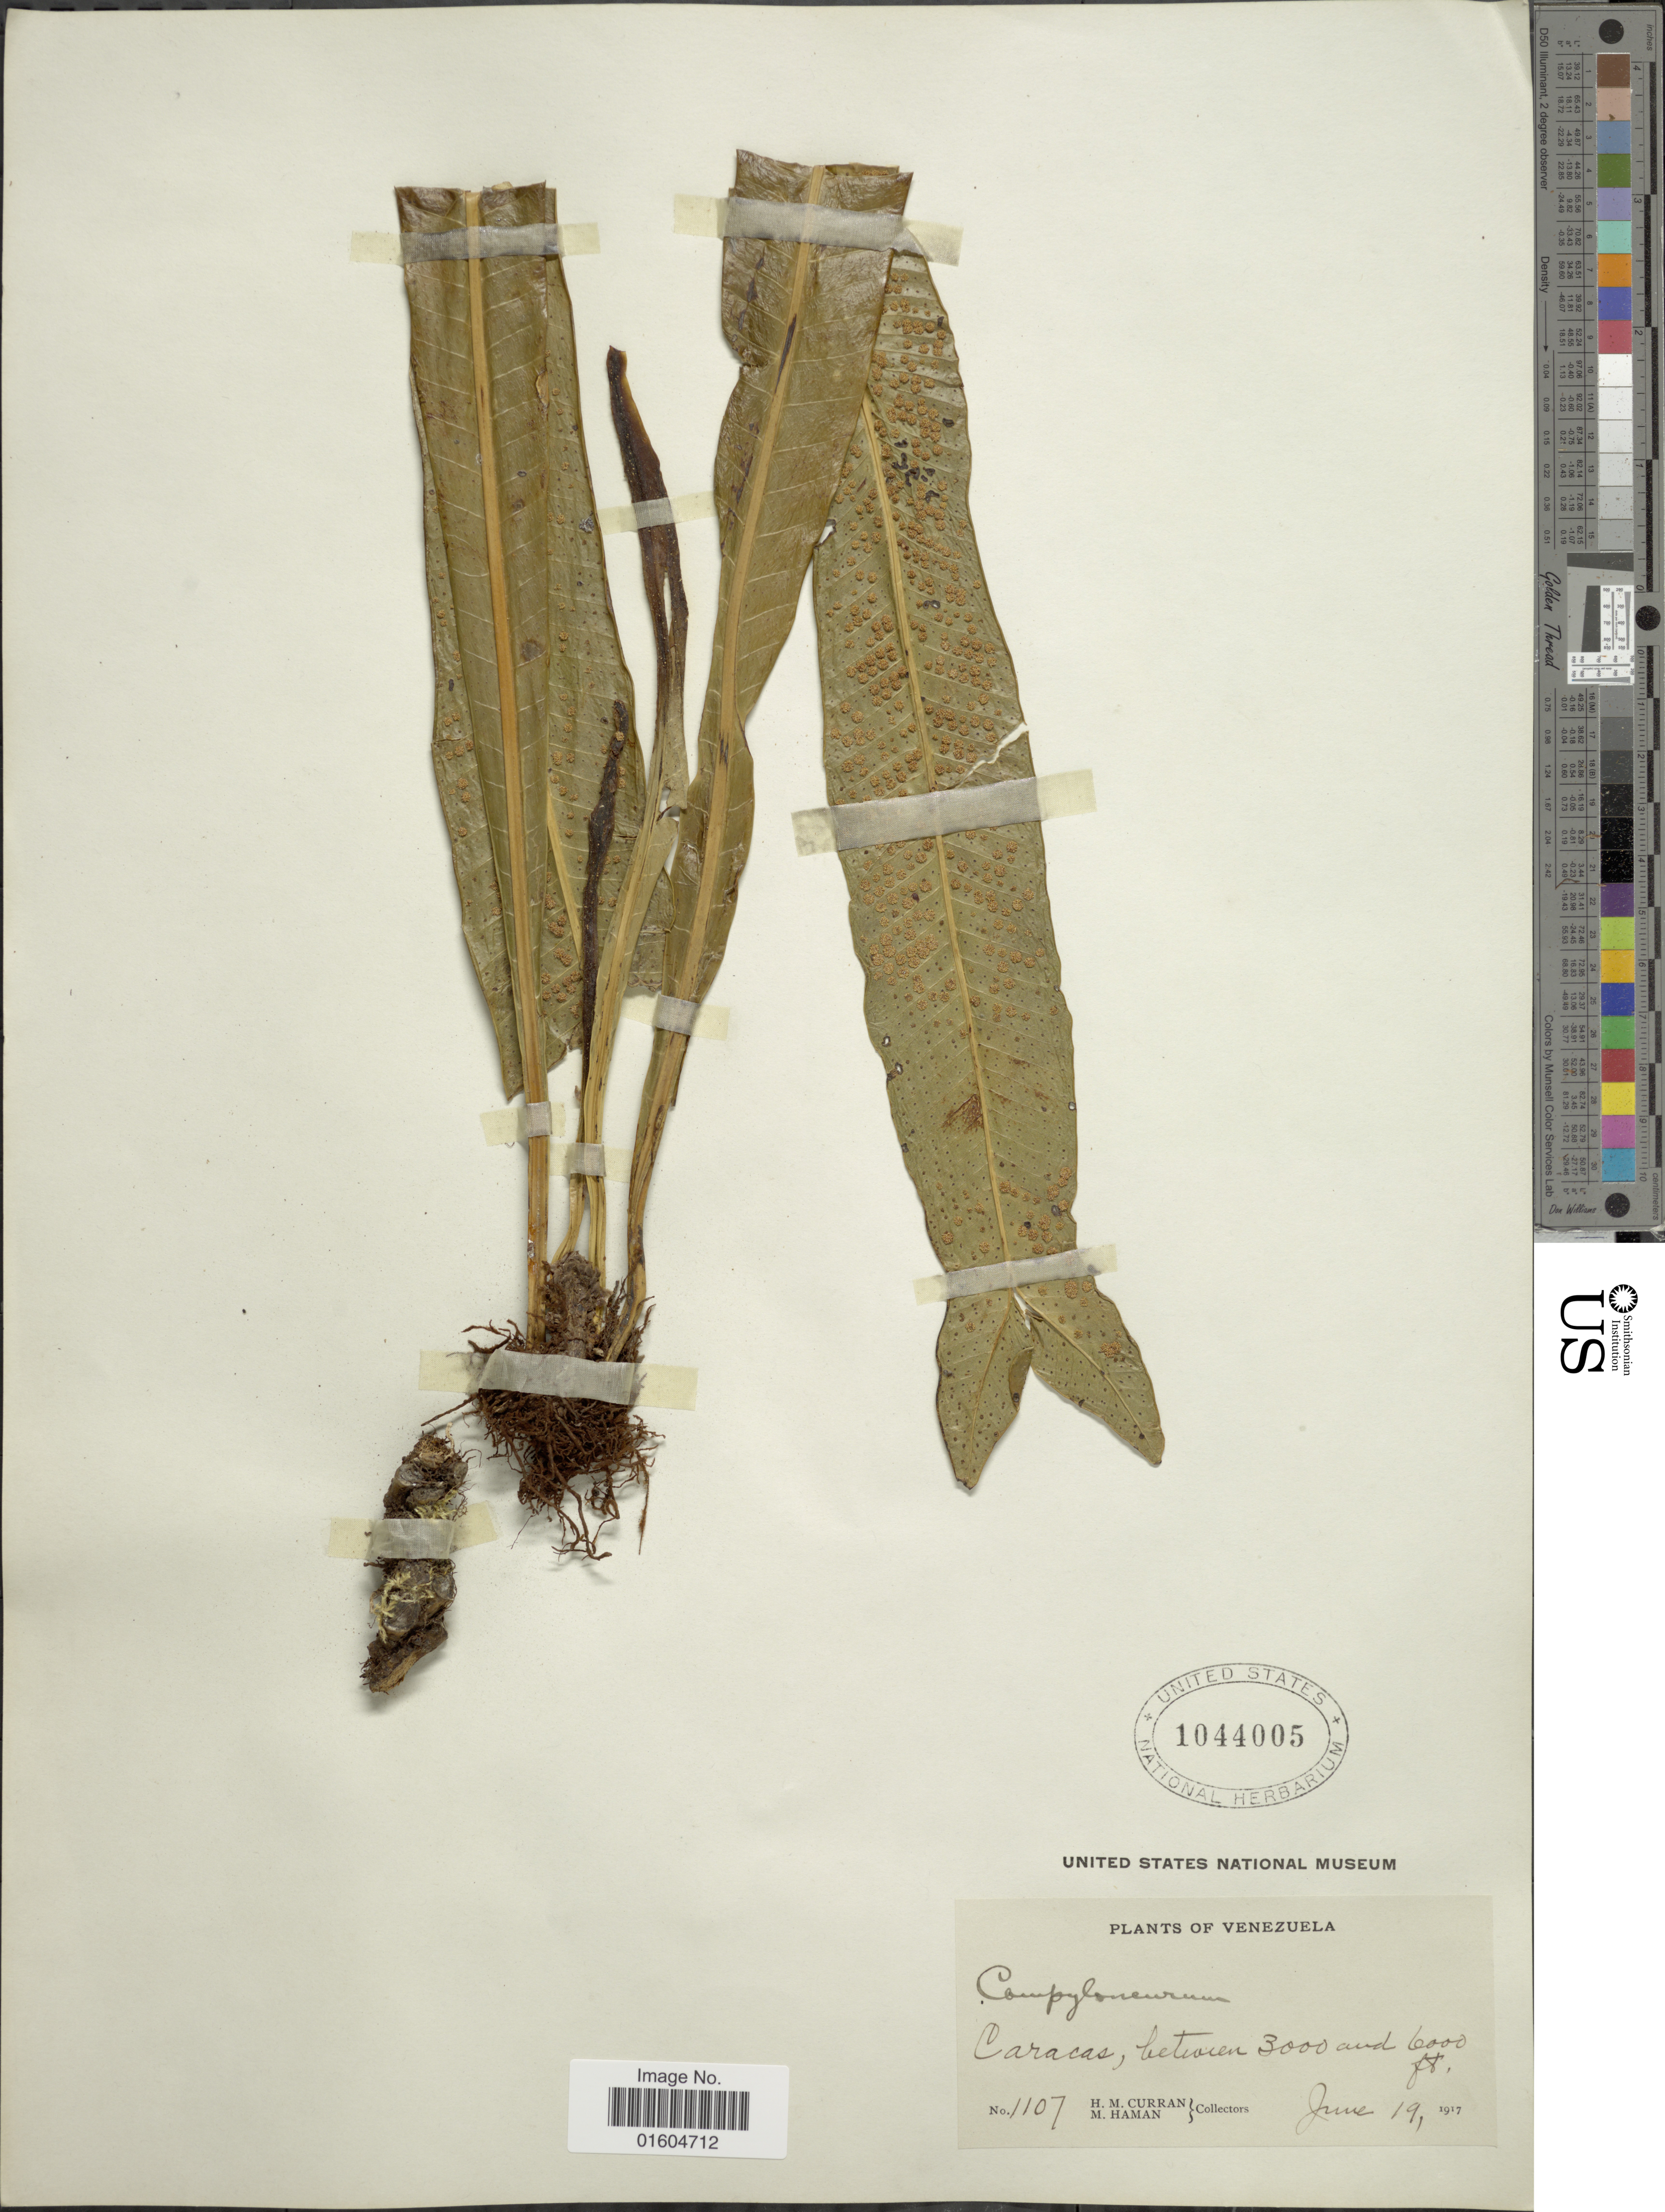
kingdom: Plantae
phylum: Tracheophyta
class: Polypodiopsida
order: Polypodiales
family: Polypodiaceae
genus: Campyloneurum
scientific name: Campyloneurum phyllitidis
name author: (L.) C. Presl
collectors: H. M. Curran & M. Haman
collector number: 1107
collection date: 1917-06-19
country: Venezuela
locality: Venezuela, Caracas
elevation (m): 914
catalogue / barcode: US 1044005